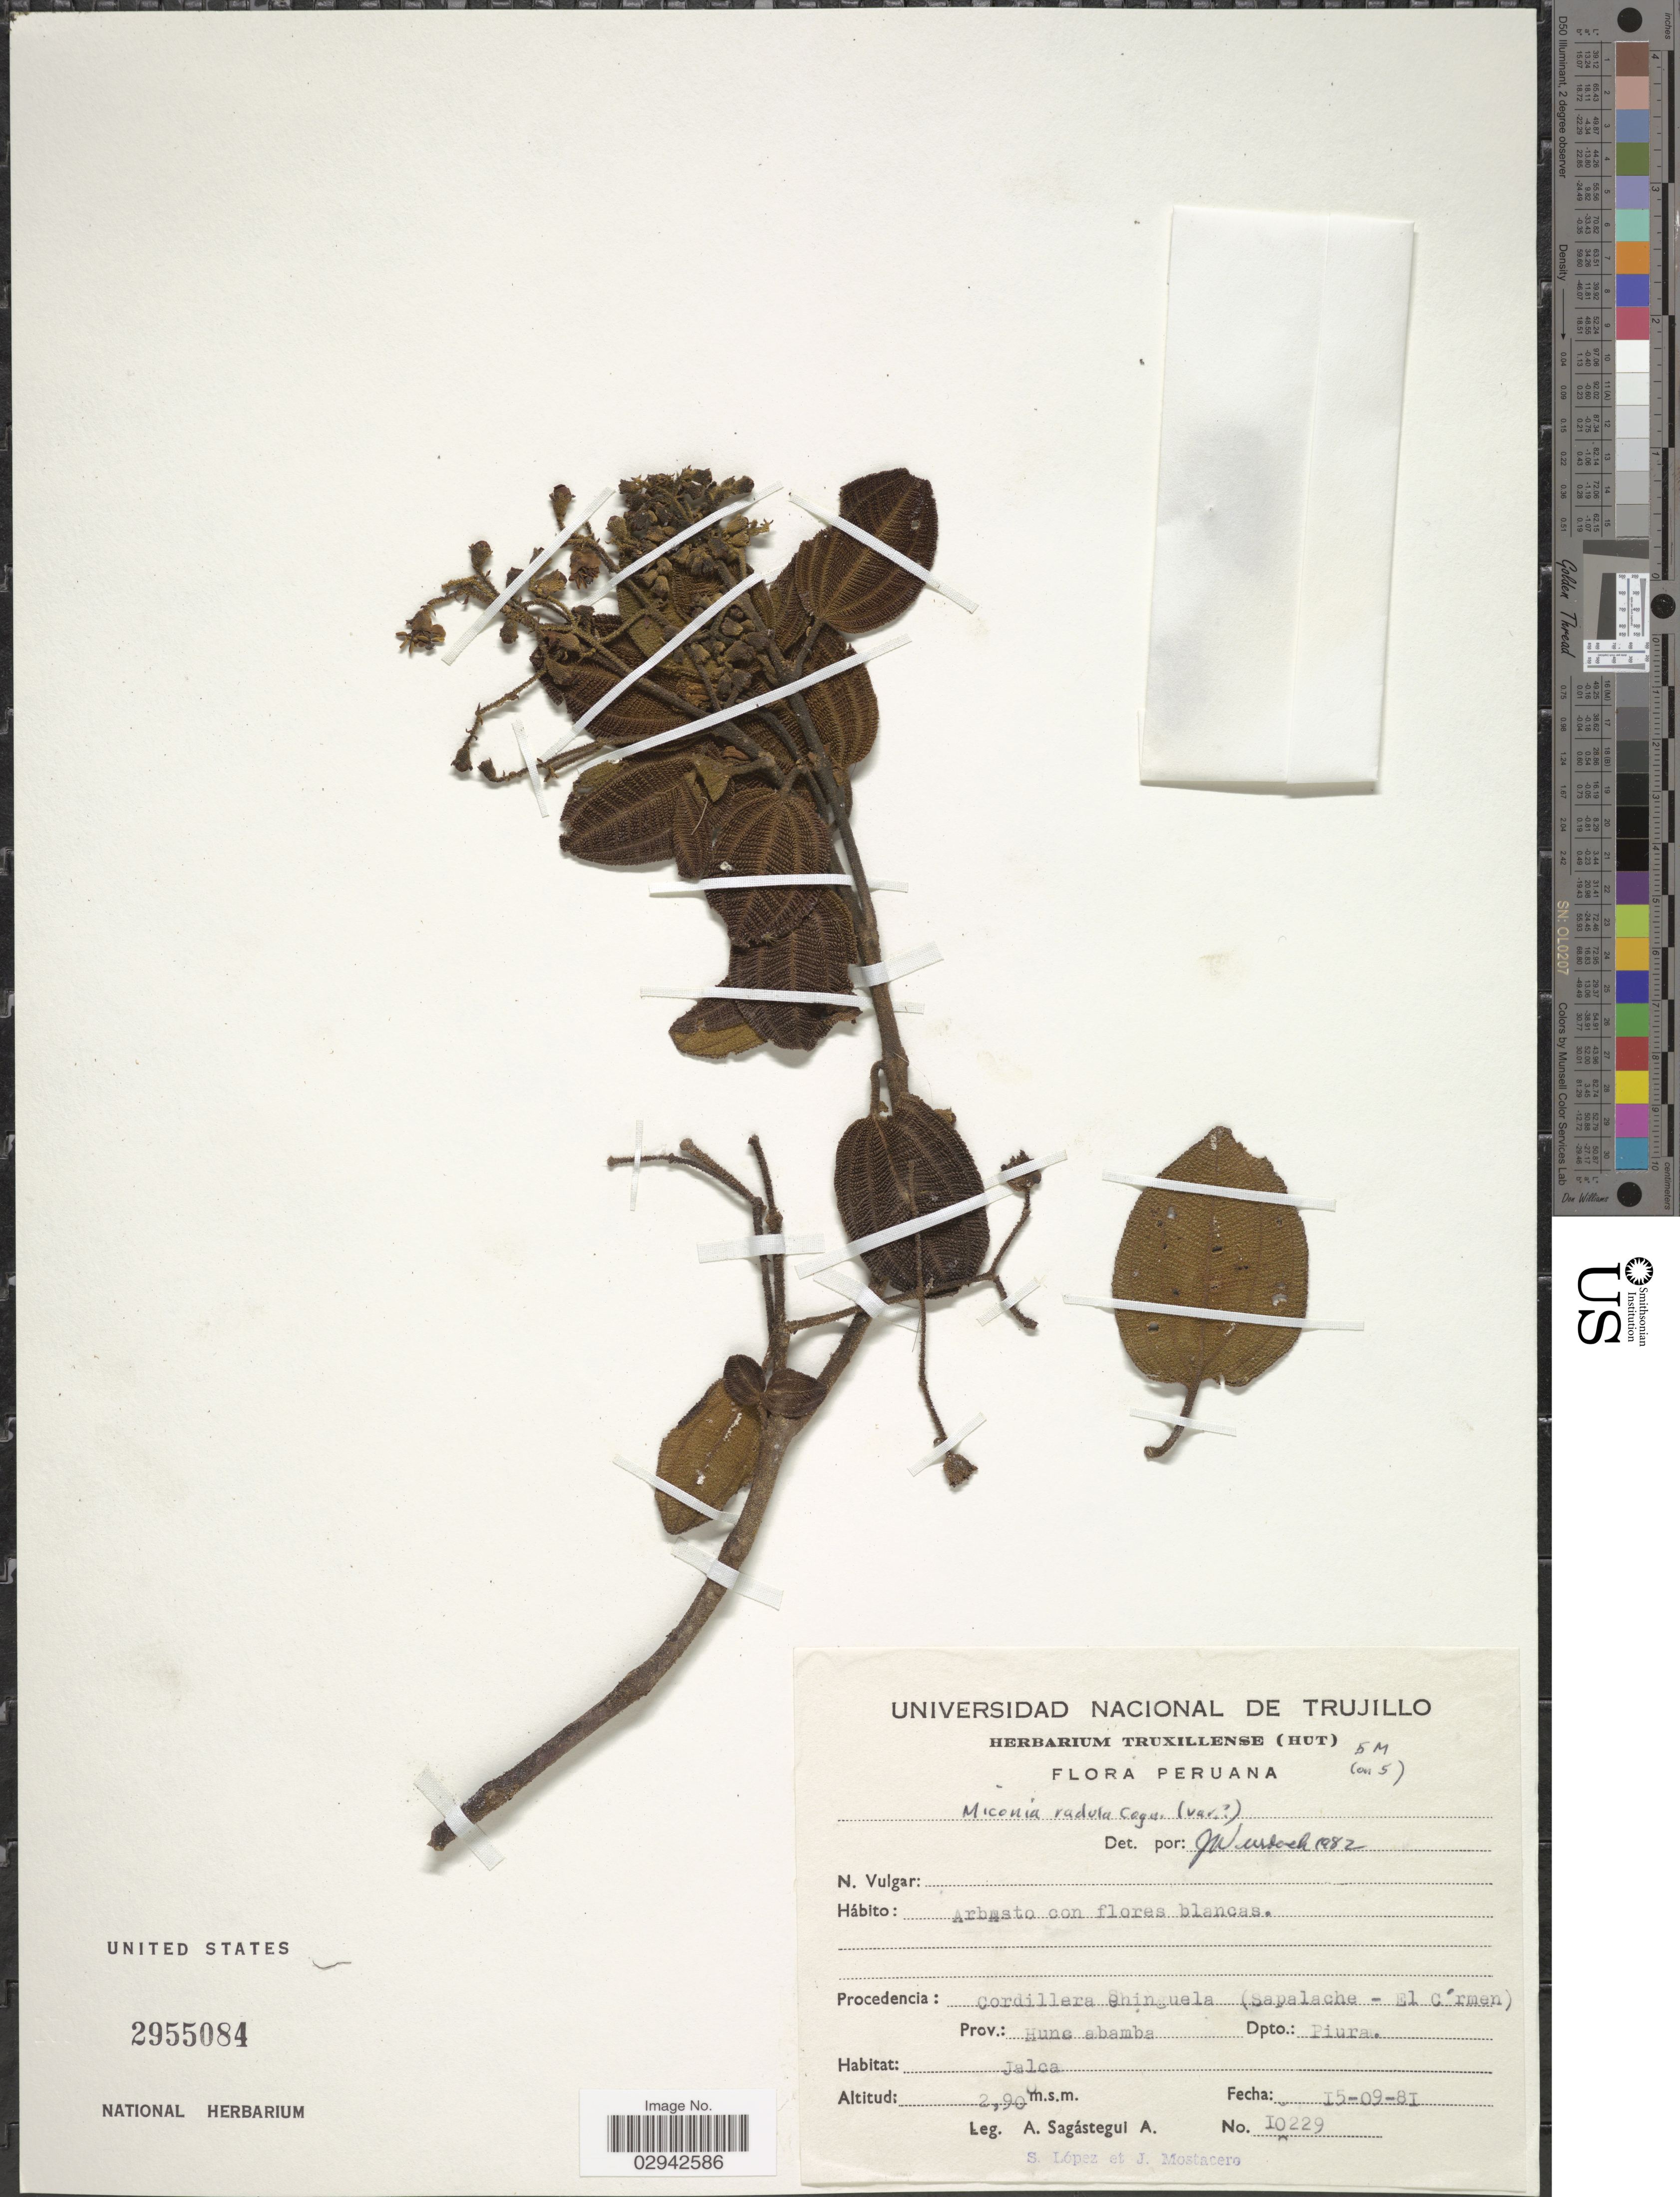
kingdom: Plantae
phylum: Tracheophyta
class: Magnoliopsida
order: Myrtales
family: Melastomataceae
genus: Miconia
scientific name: Miconia radulifolia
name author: (Benth.) Naudin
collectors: A. Sagástegui A., S. Lopez & J. Mostacero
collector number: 10229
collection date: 1981-09-15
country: Peru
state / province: Piura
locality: Procedencia Cordillera Shinguela (Sapalache - El Carmen) Prov.: Huancabamba,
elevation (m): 2900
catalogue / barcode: US 2955084